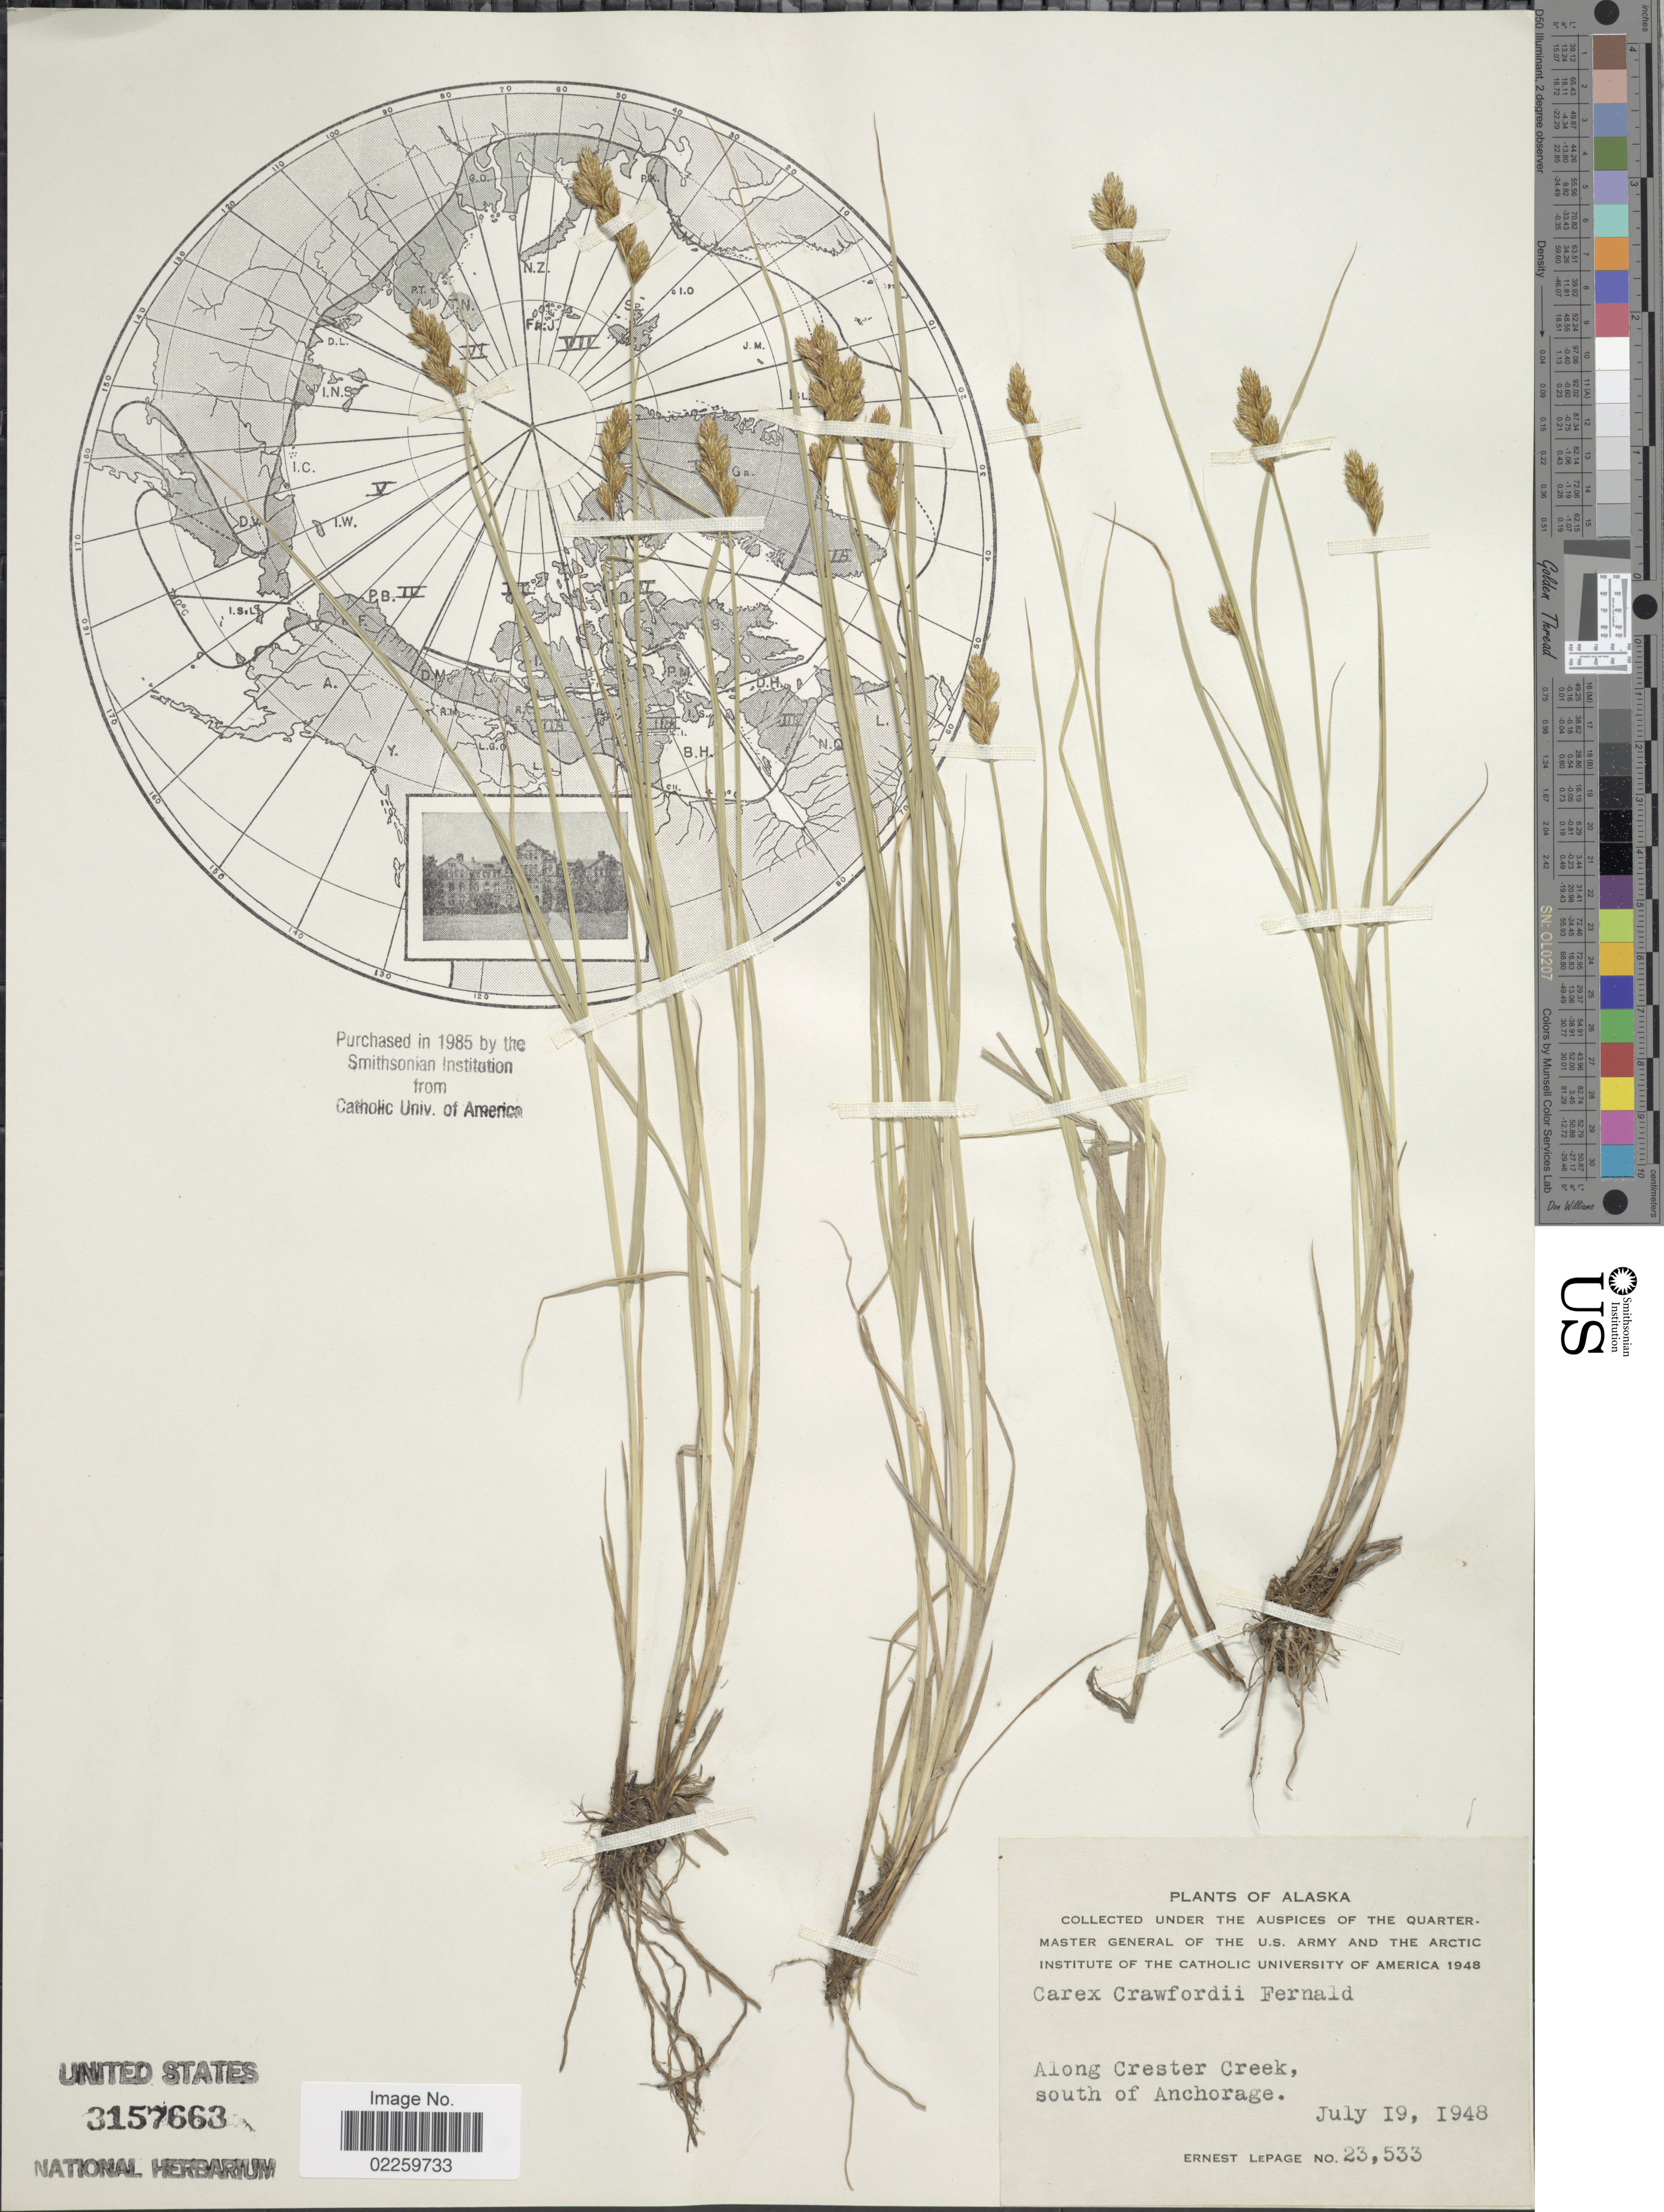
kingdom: Plantae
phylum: Tracheophyta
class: Liliopsida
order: Poales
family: Cyperaceae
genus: Carex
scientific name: Carex crawfordii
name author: Fernald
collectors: E. Lepage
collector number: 23533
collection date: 1948-07-19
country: United States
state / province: Alaska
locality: Along Crester Creek, south end of Anchorage.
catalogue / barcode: US 3157663